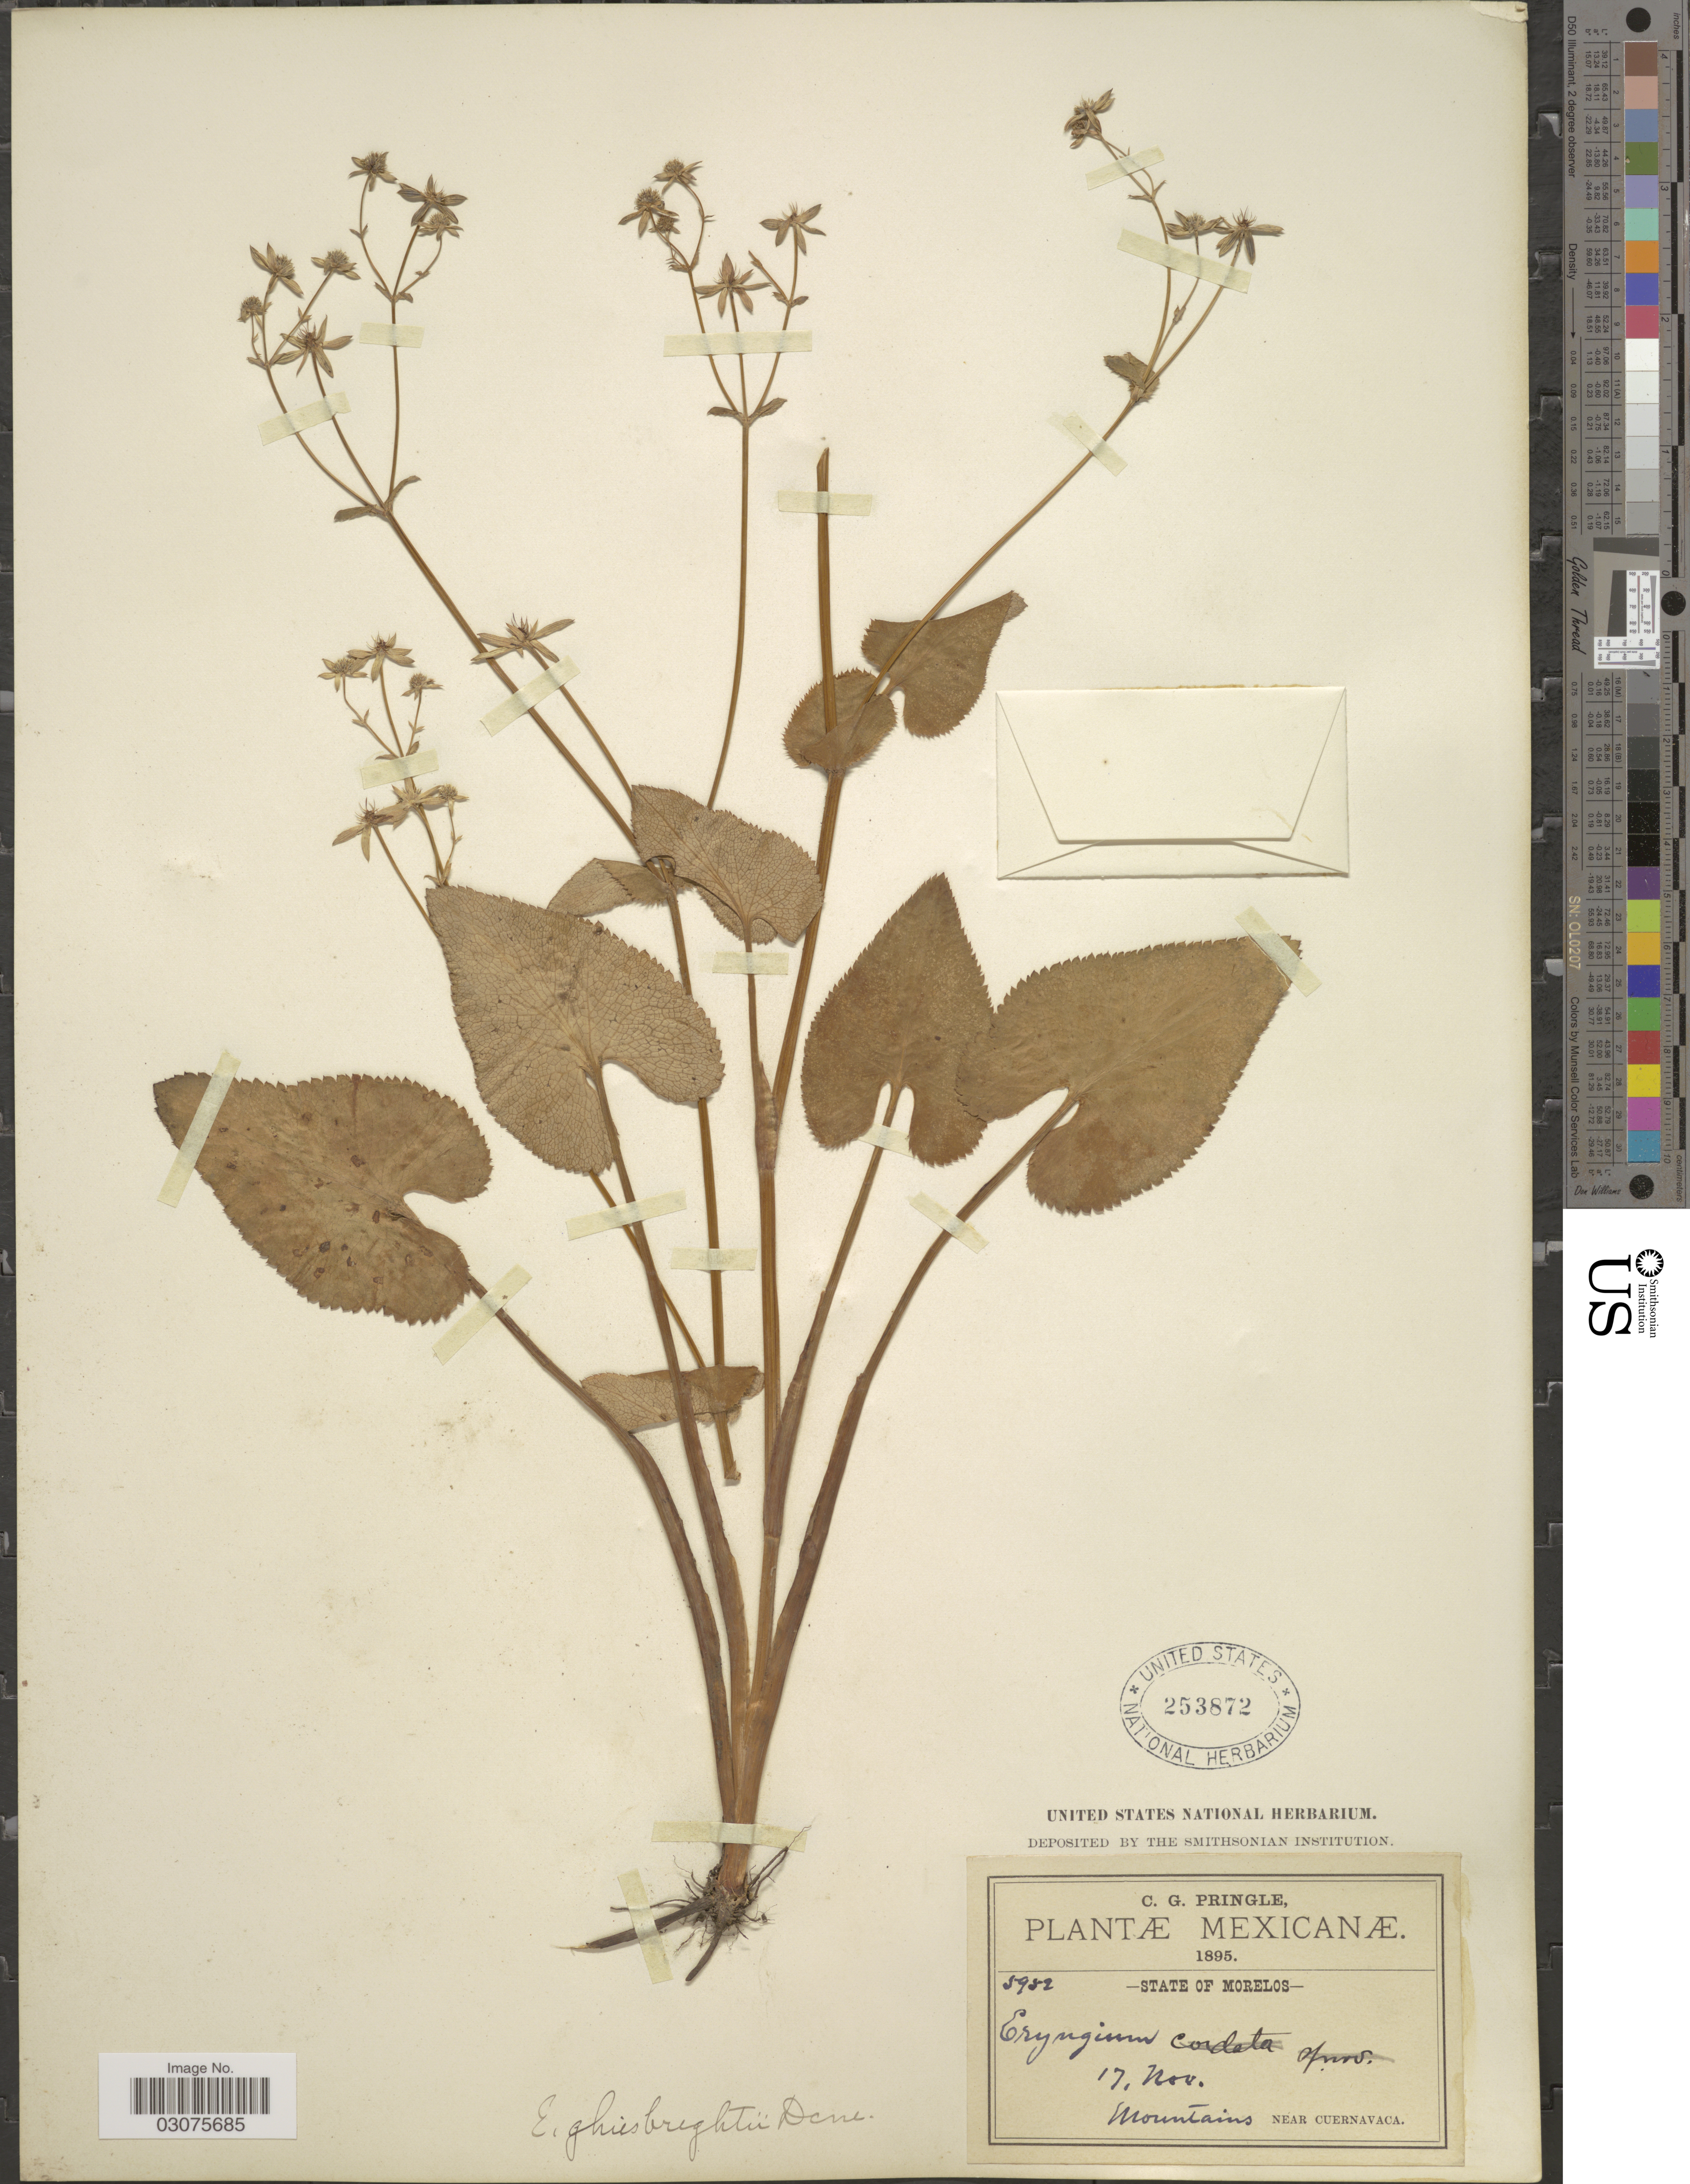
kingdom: Plantae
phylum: Tracheophyta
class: Magnoliopsida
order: Apiales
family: Apiaceae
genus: Eryngium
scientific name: Eryngium ghiesbreghtii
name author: Decne.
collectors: C. G. Pringle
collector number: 5952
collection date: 1895-11-17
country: Mexico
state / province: Morelos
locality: Mountains near Cuernavaca.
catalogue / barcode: US 253872